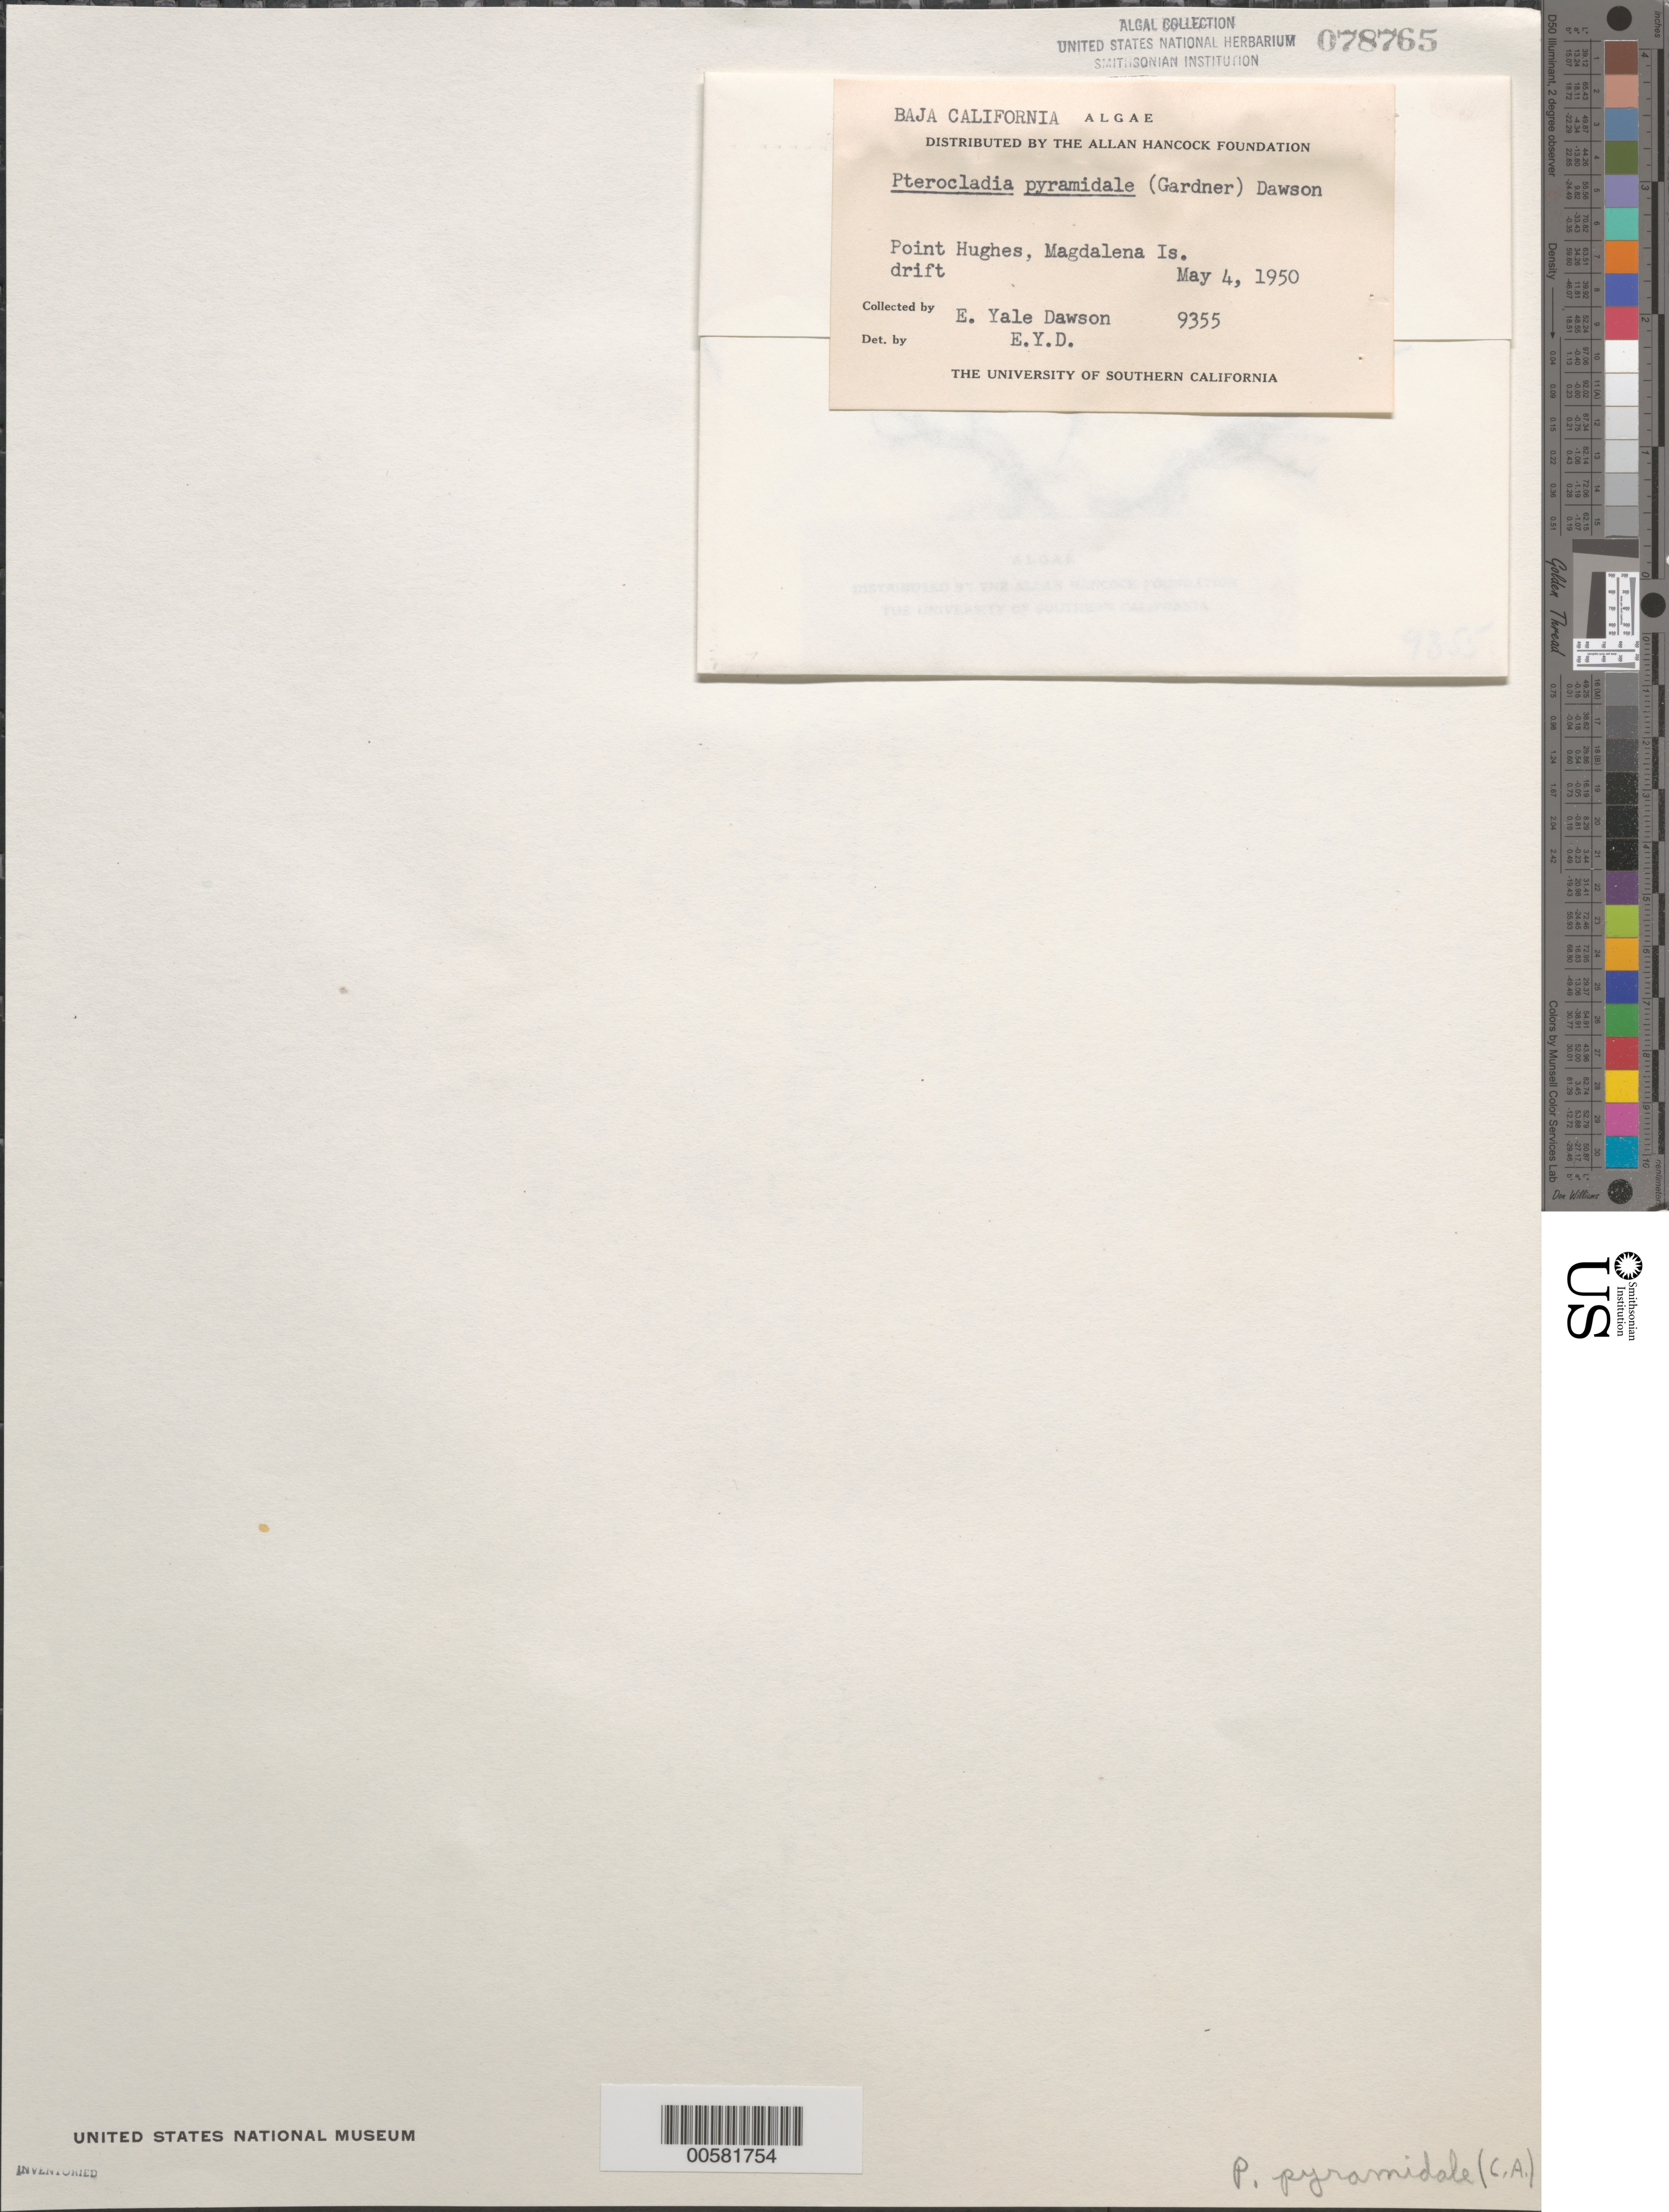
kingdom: Plantae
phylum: Rhodophyta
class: Florideophyceae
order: Gelidiales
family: Pterocladiaceae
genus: Pterocladiella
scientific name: Pterocladiella capillacea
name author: (S.G. Gmel.) Santelices & Hommers.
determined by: Algae name updating Project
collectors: E. Y. Dawson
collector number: EYD 9355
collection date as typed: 04 May 1950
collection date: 1950-05-04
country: Mexico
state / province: Baja California Sur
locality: Punta Hughes, Isla Magdalena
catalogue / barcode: US 78765